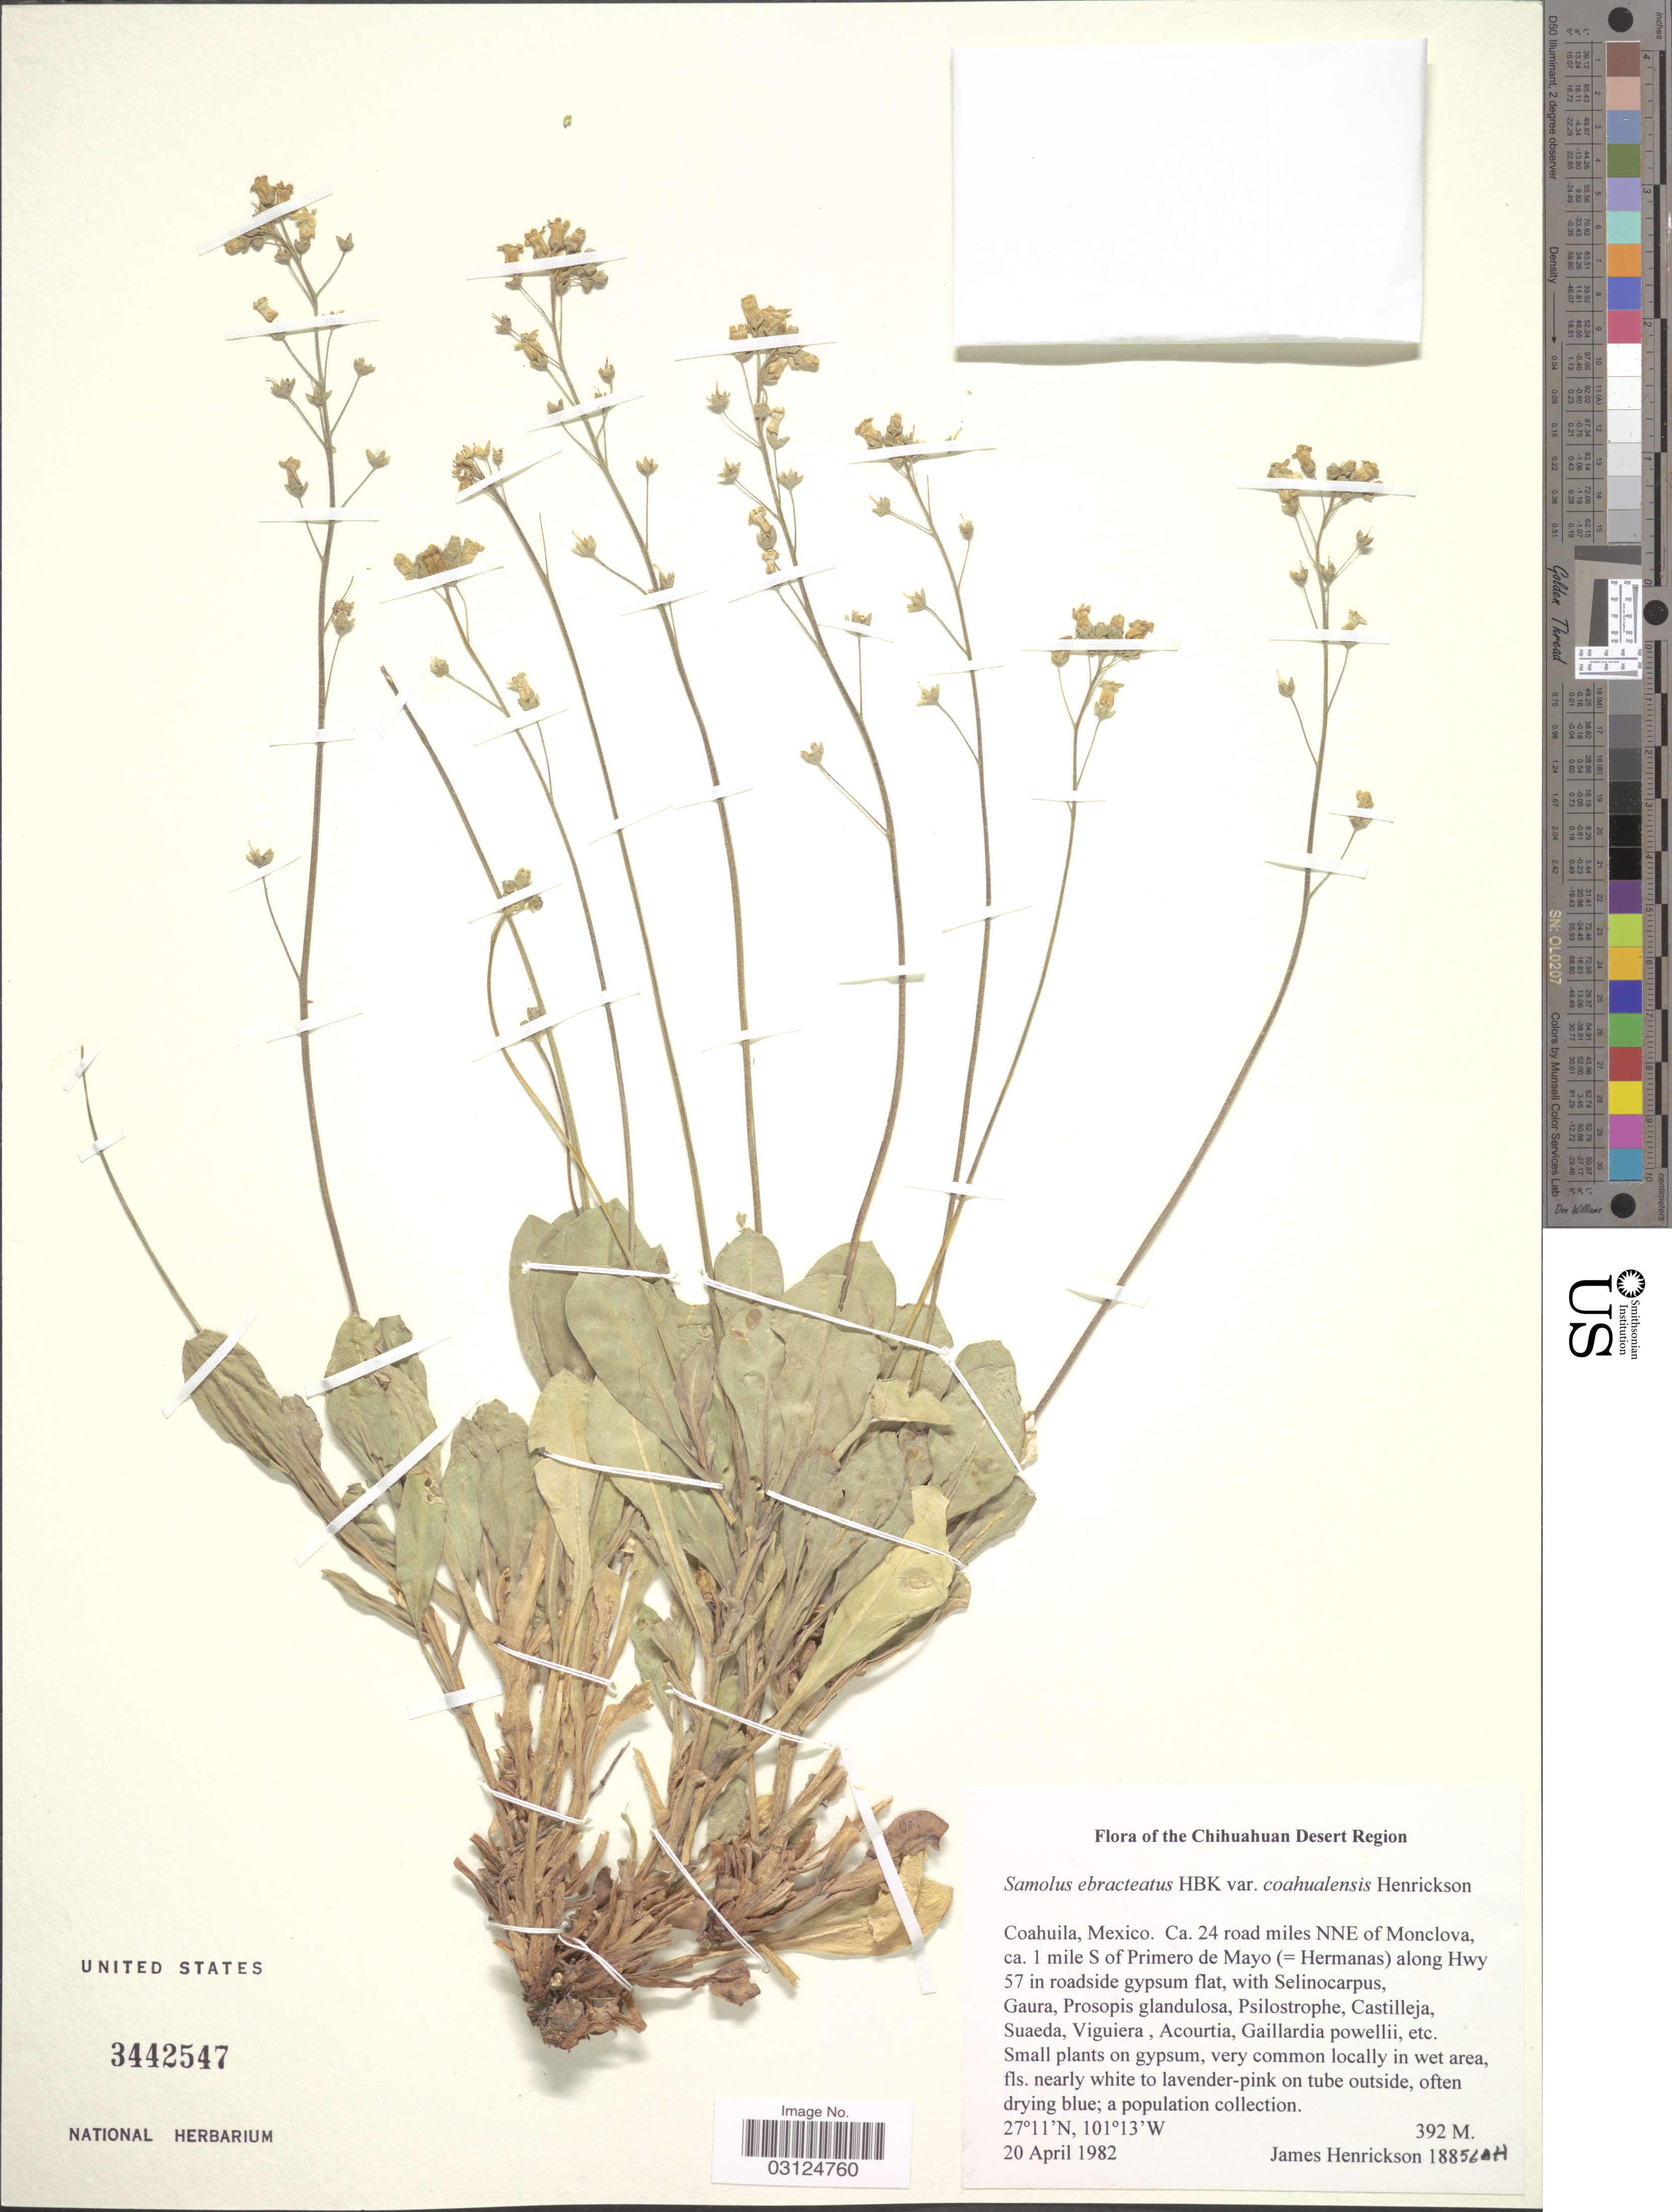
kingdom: Plantae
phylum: Tracheophyta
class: Magnoliopsida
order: Ericales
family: Primulaceae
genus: Samolus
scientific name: Samolus ebracteatus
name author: Kunth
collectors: J. Henrickson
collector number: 18856H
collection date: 1982-04-20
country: Mexico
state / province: Coahuila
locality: Chihuahuan Desert Region. Ca. 24 road miles NNE of Monclova, ca. 1 mile S of Primero de Mayo (=Hermanas) along Hwy Gaura.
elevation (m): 392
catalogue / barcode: US 3442547